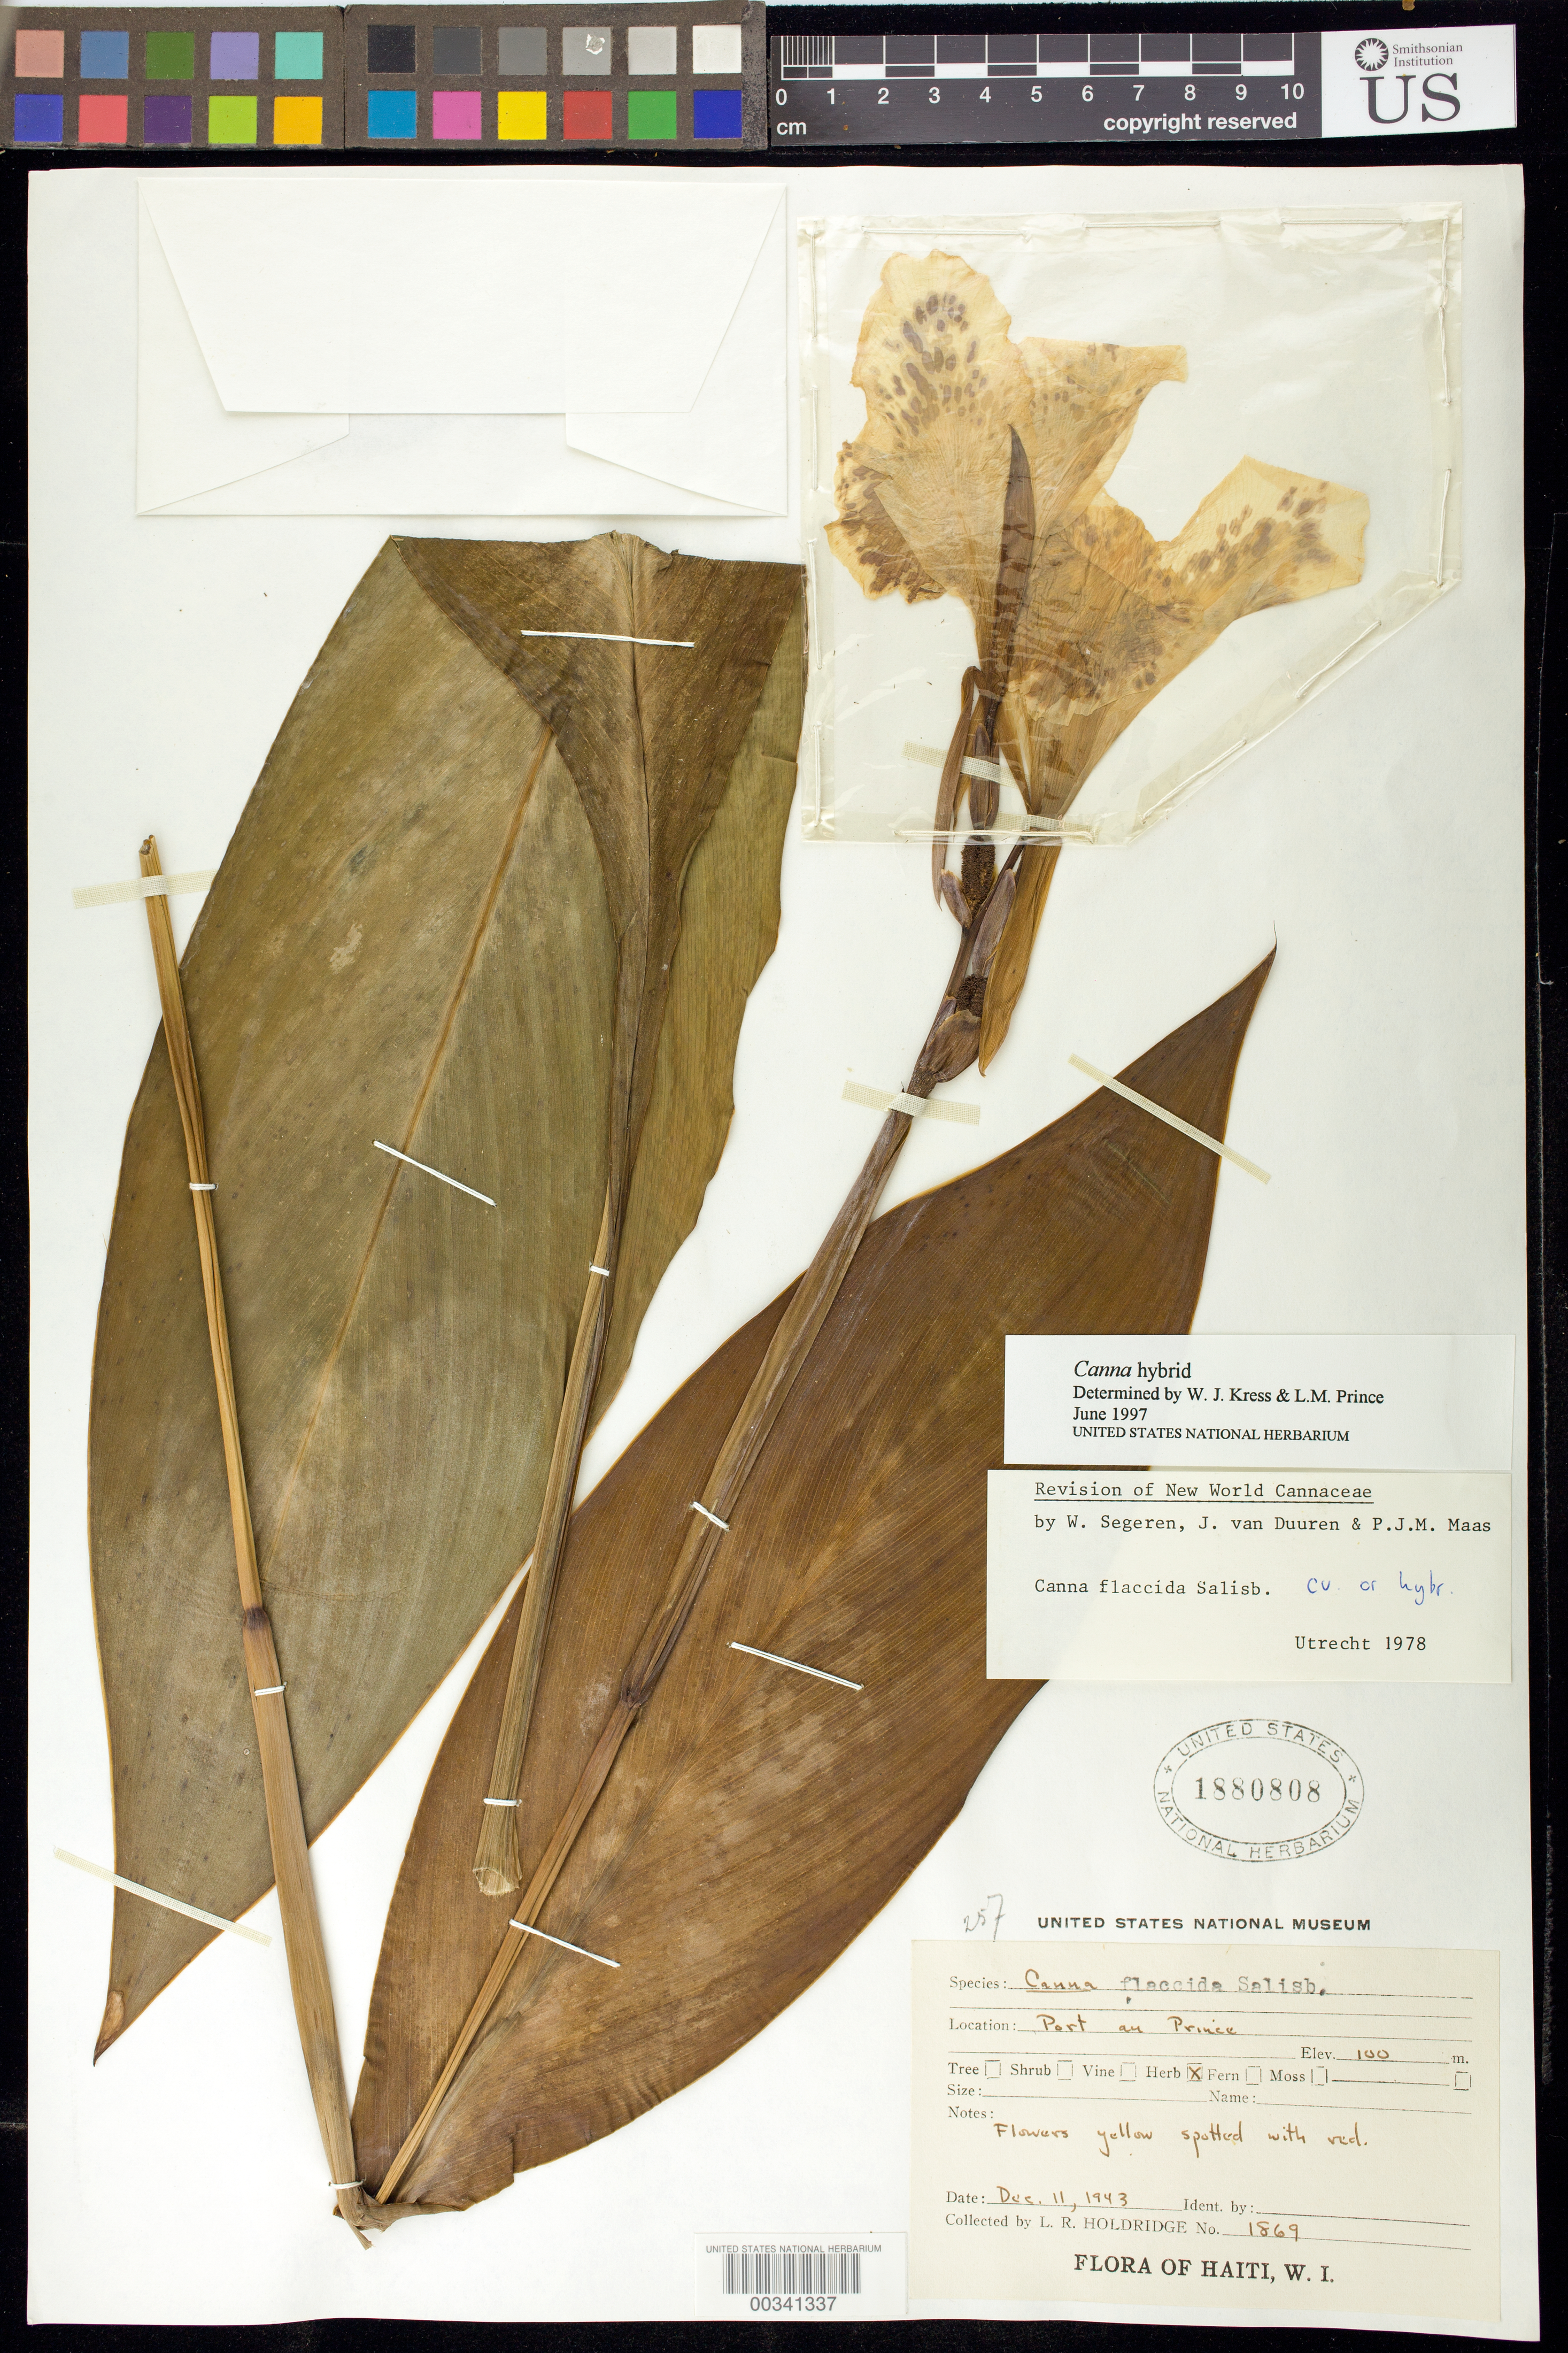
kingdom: Plantae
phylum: Tracheophyta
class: Liliopsida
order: Zingiberales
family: Cannaceae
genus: Canna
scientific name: Canna sp. (hybrid)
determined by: Segeren, W.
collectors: L. Holdridge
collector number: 1869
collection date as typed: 11 Dec 1943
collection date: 1943-12-11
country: Haiti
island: Hispaniola Island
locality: Port au prince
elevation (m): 100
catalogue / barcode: US 1880808